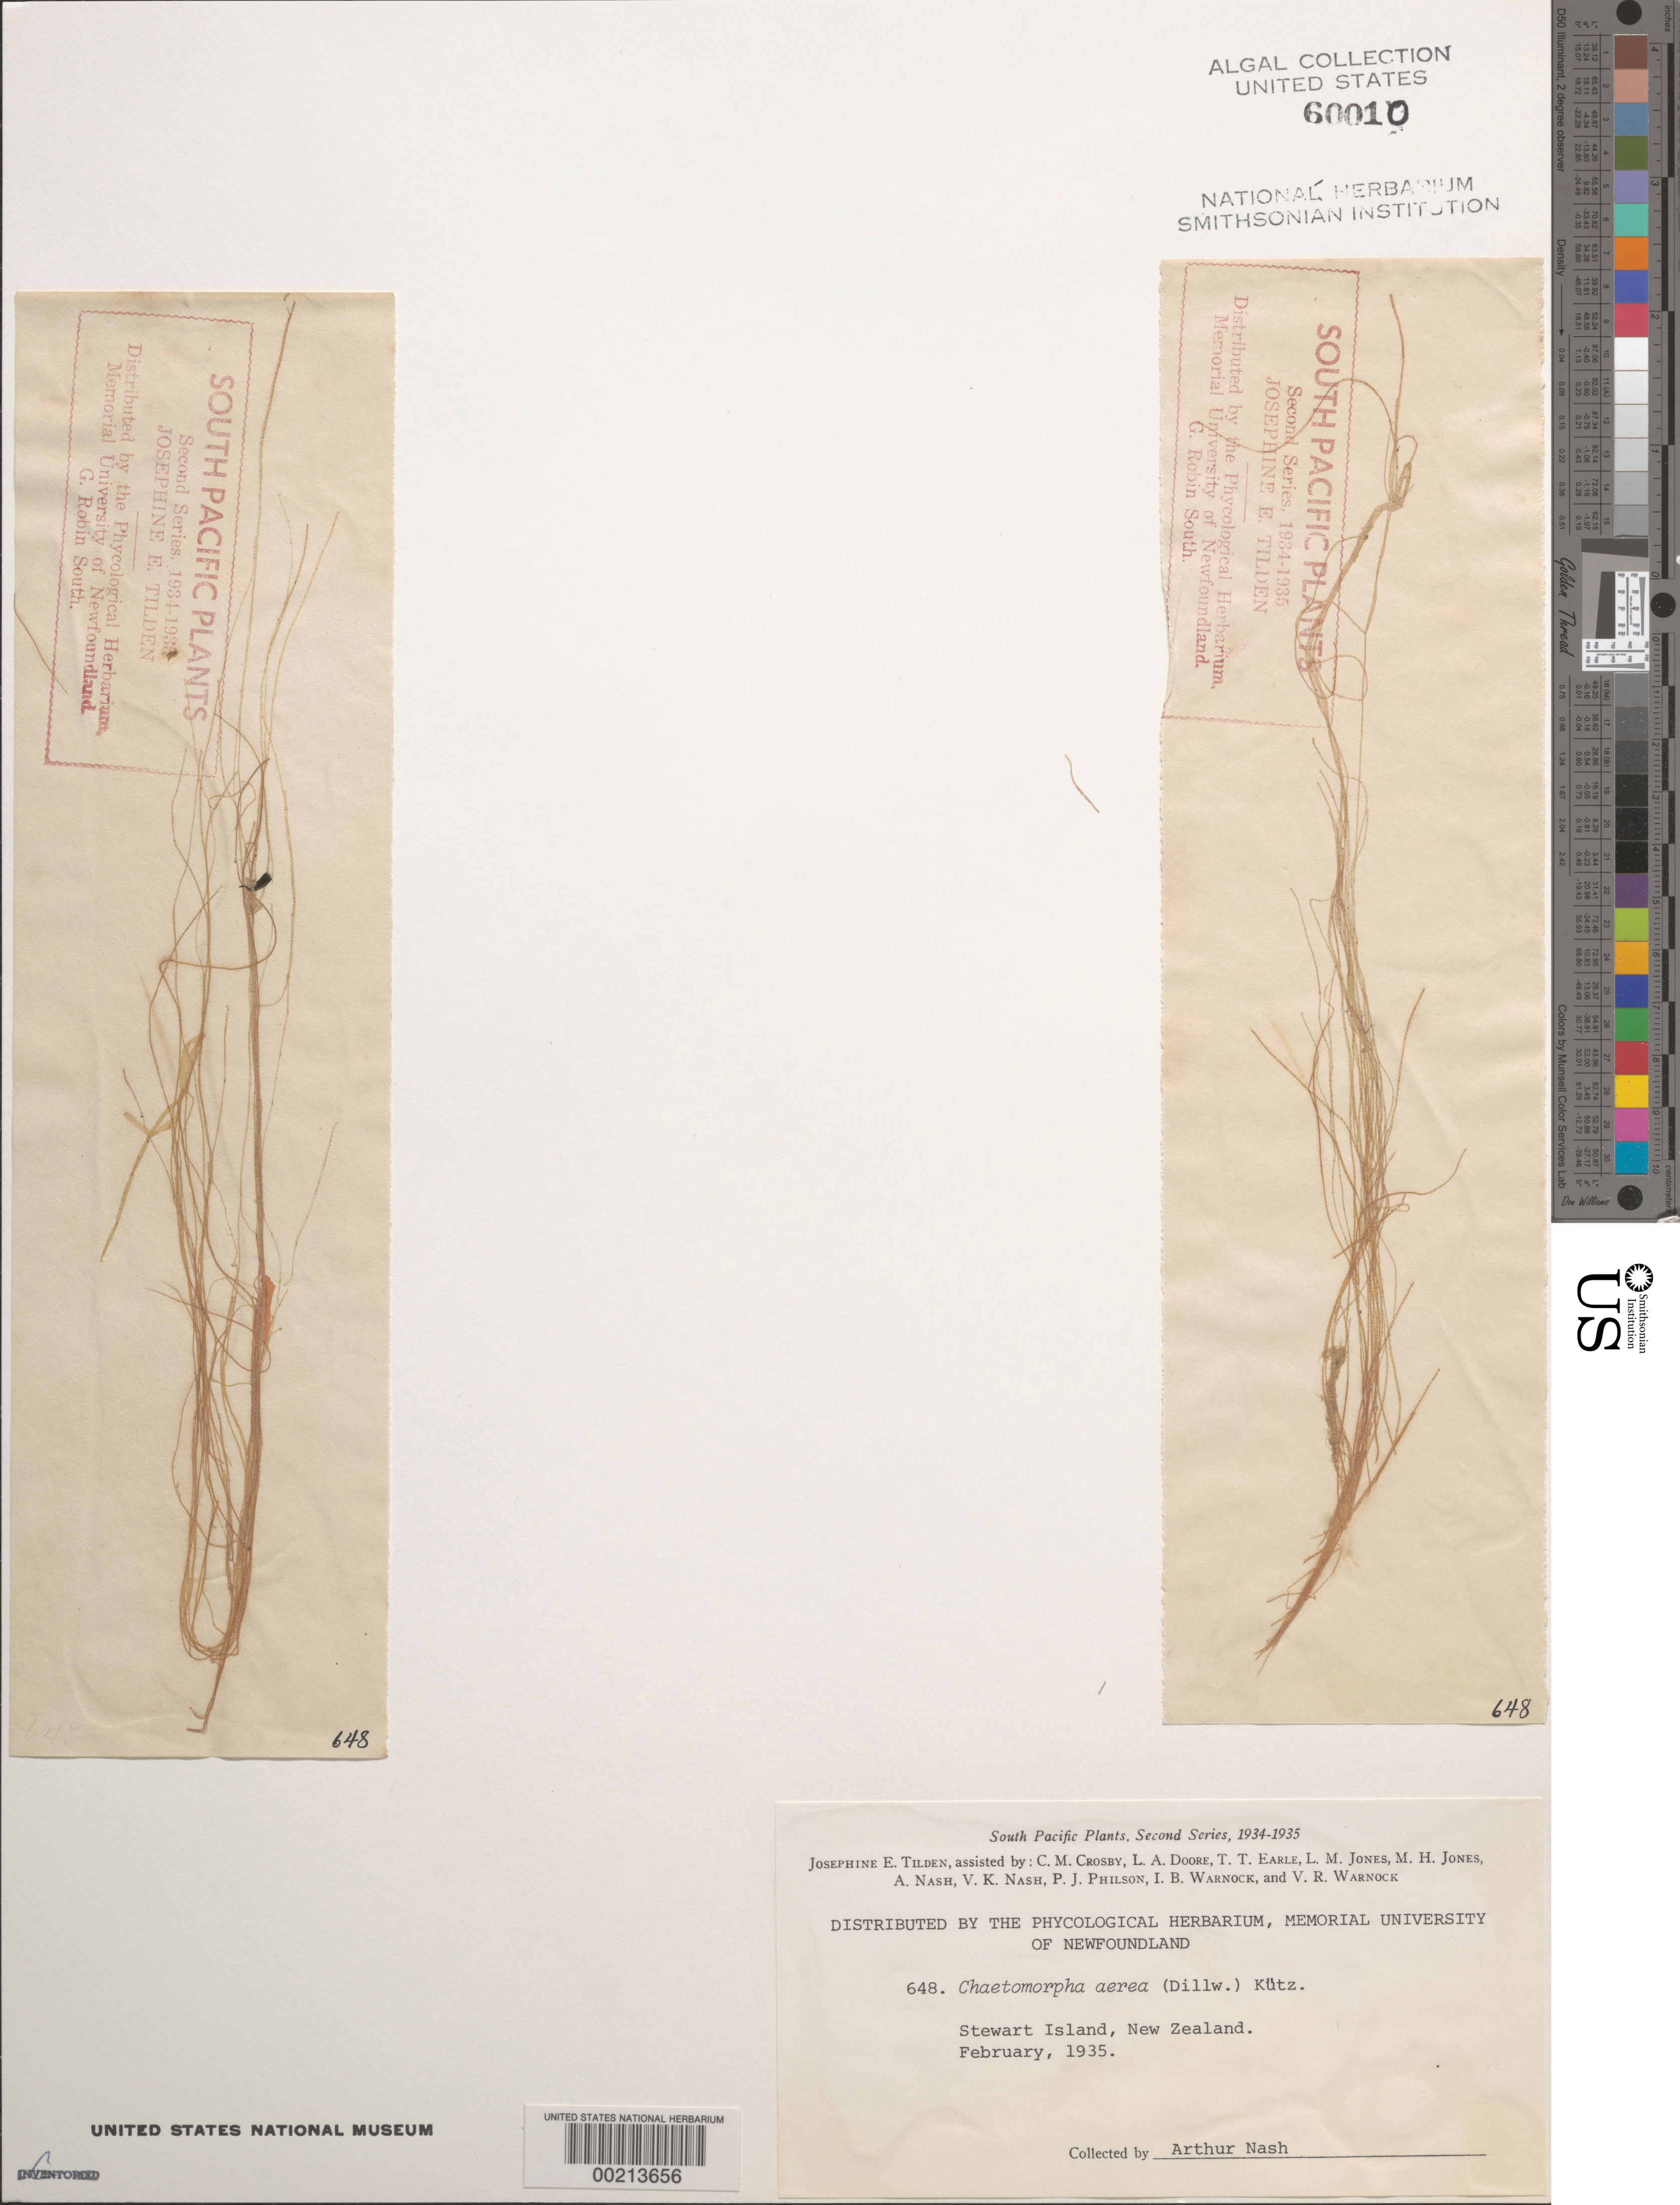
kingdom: Plantae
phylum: Chlorophyta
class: Ulvophyceae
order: Cladophorales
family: Cladophoraceae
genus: Chaetomorpha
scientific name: Chaetomorpha aerea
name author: (Dillwyn) Kütz.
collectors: A. Nash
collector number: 648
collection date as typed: Feb 1935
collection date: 1935-02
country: New Zealand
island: Stewart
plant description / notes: Tilden, South Pacific Plants, Second Series, 1934-1935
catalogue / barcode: US 60010